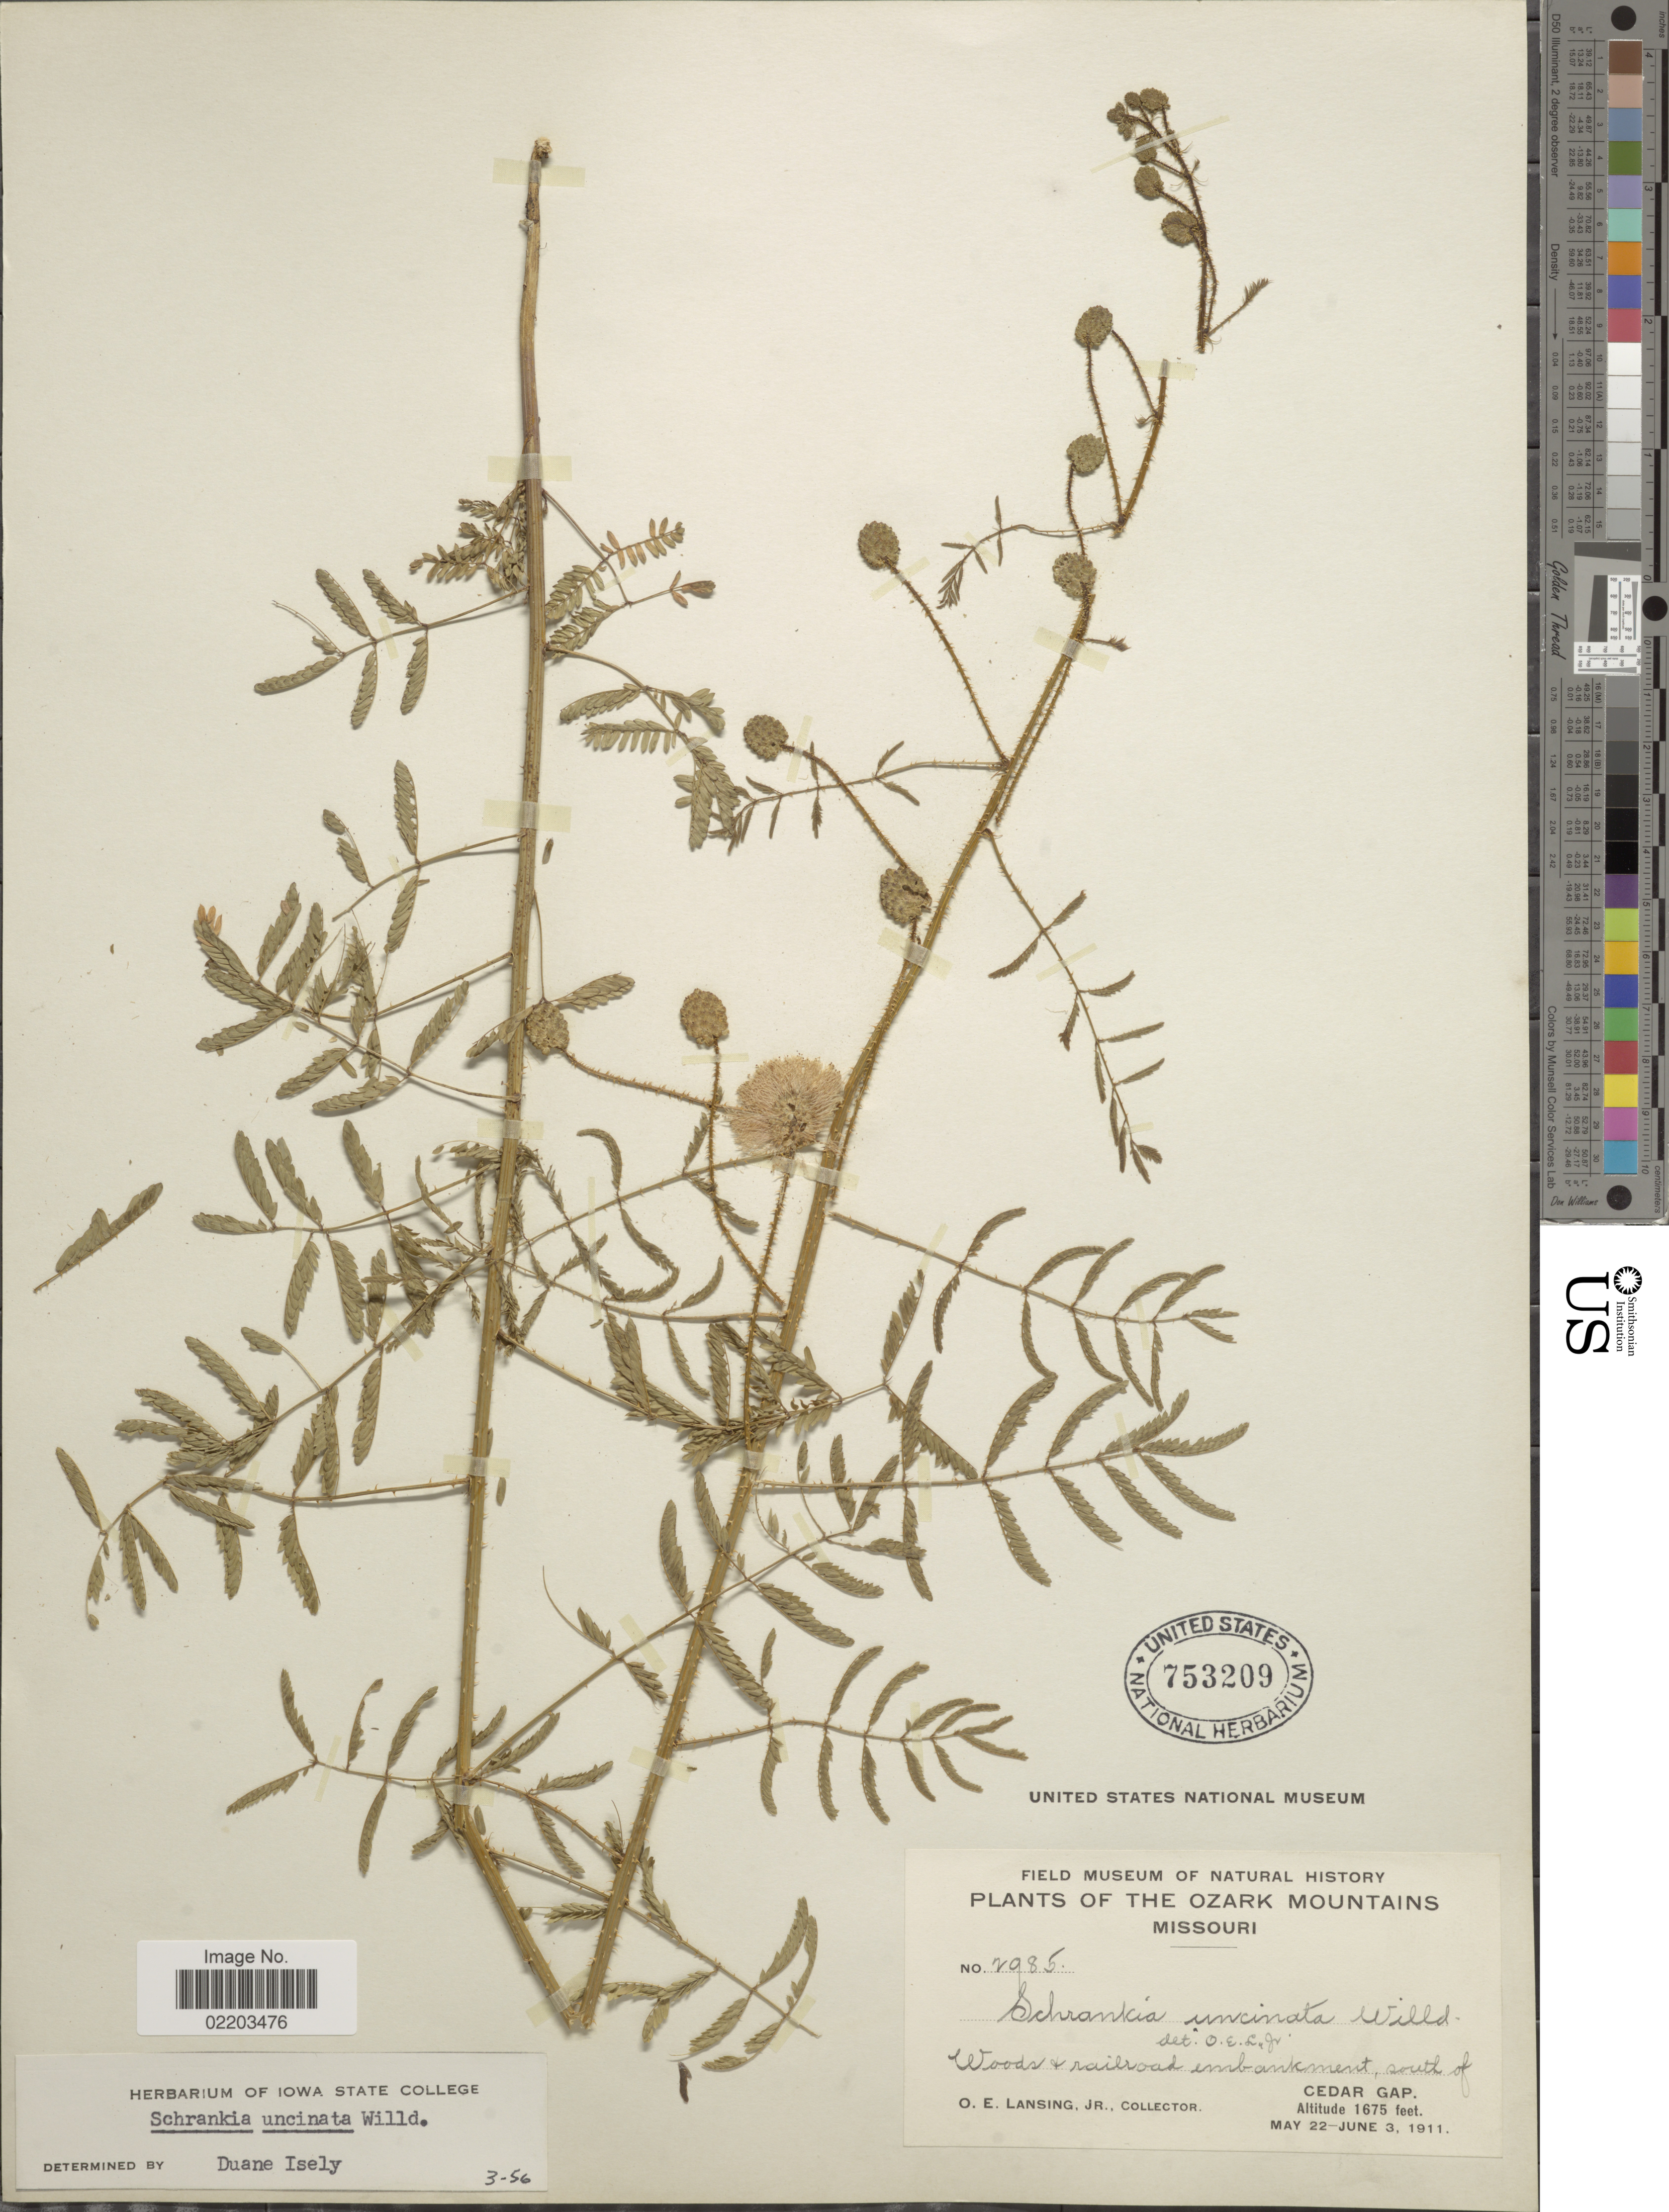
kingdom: Plantae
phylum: Tracheophyta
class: Magnoliopsida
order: Fabales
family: Fabaceae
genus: Mimosa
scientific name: Mimosa nuttallii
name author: (DC.) B.L. Turner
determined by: Strong, M. T., (US), Smithsonian Institution - National Museum of Natural History (UNITED STATES)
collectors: O. Lansing Jr.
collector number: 2985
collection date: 1911-05-22/1911-06-03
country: United States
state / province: Missouri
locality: The Ozark Mountains, Woods + railroad embankment, south of Cedar Gap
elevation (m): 511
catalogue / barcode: US 753209